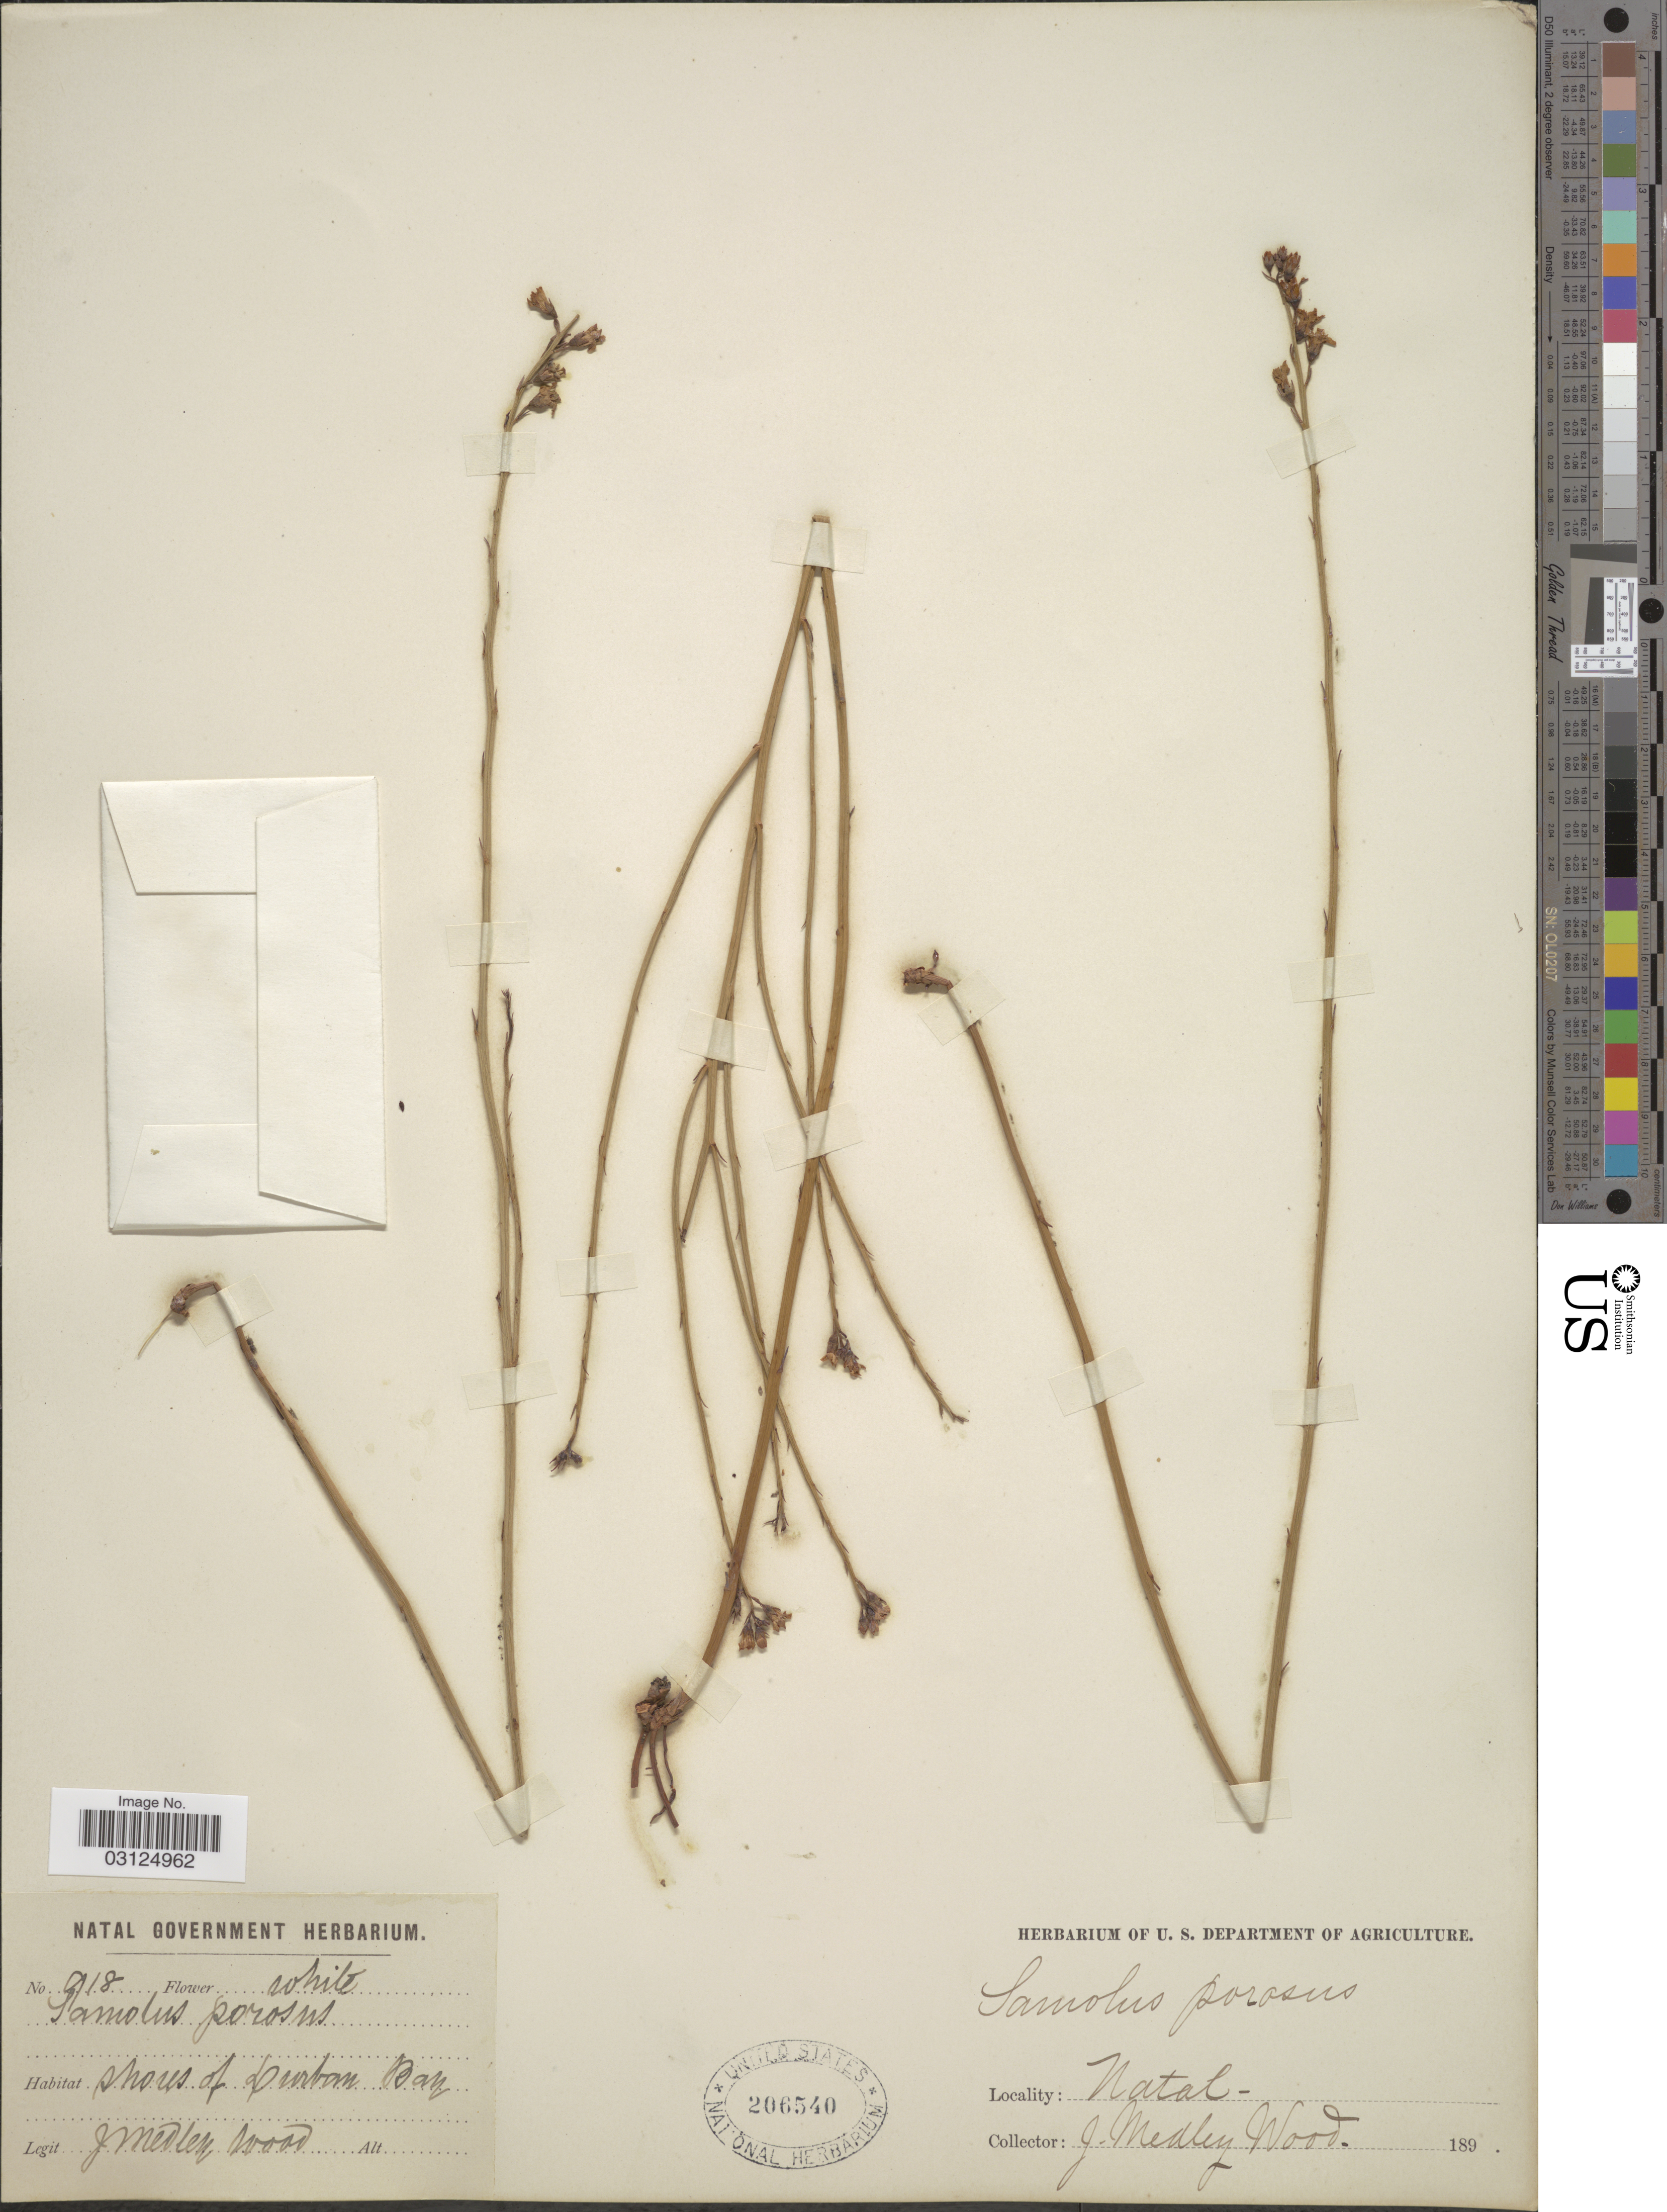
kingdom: Plantae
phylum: Tracheophyta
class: Magnoliopsida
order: Ericales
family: Primulaceae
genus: Samolus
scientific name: Samolus porosus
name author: (L. f.) Thunb.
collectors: J. Medley Wood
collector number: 918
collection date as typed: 189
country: South Africa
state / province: KwaZulu-Natal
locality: Natal. Shores of Durban Bay.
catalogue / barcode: US 206540